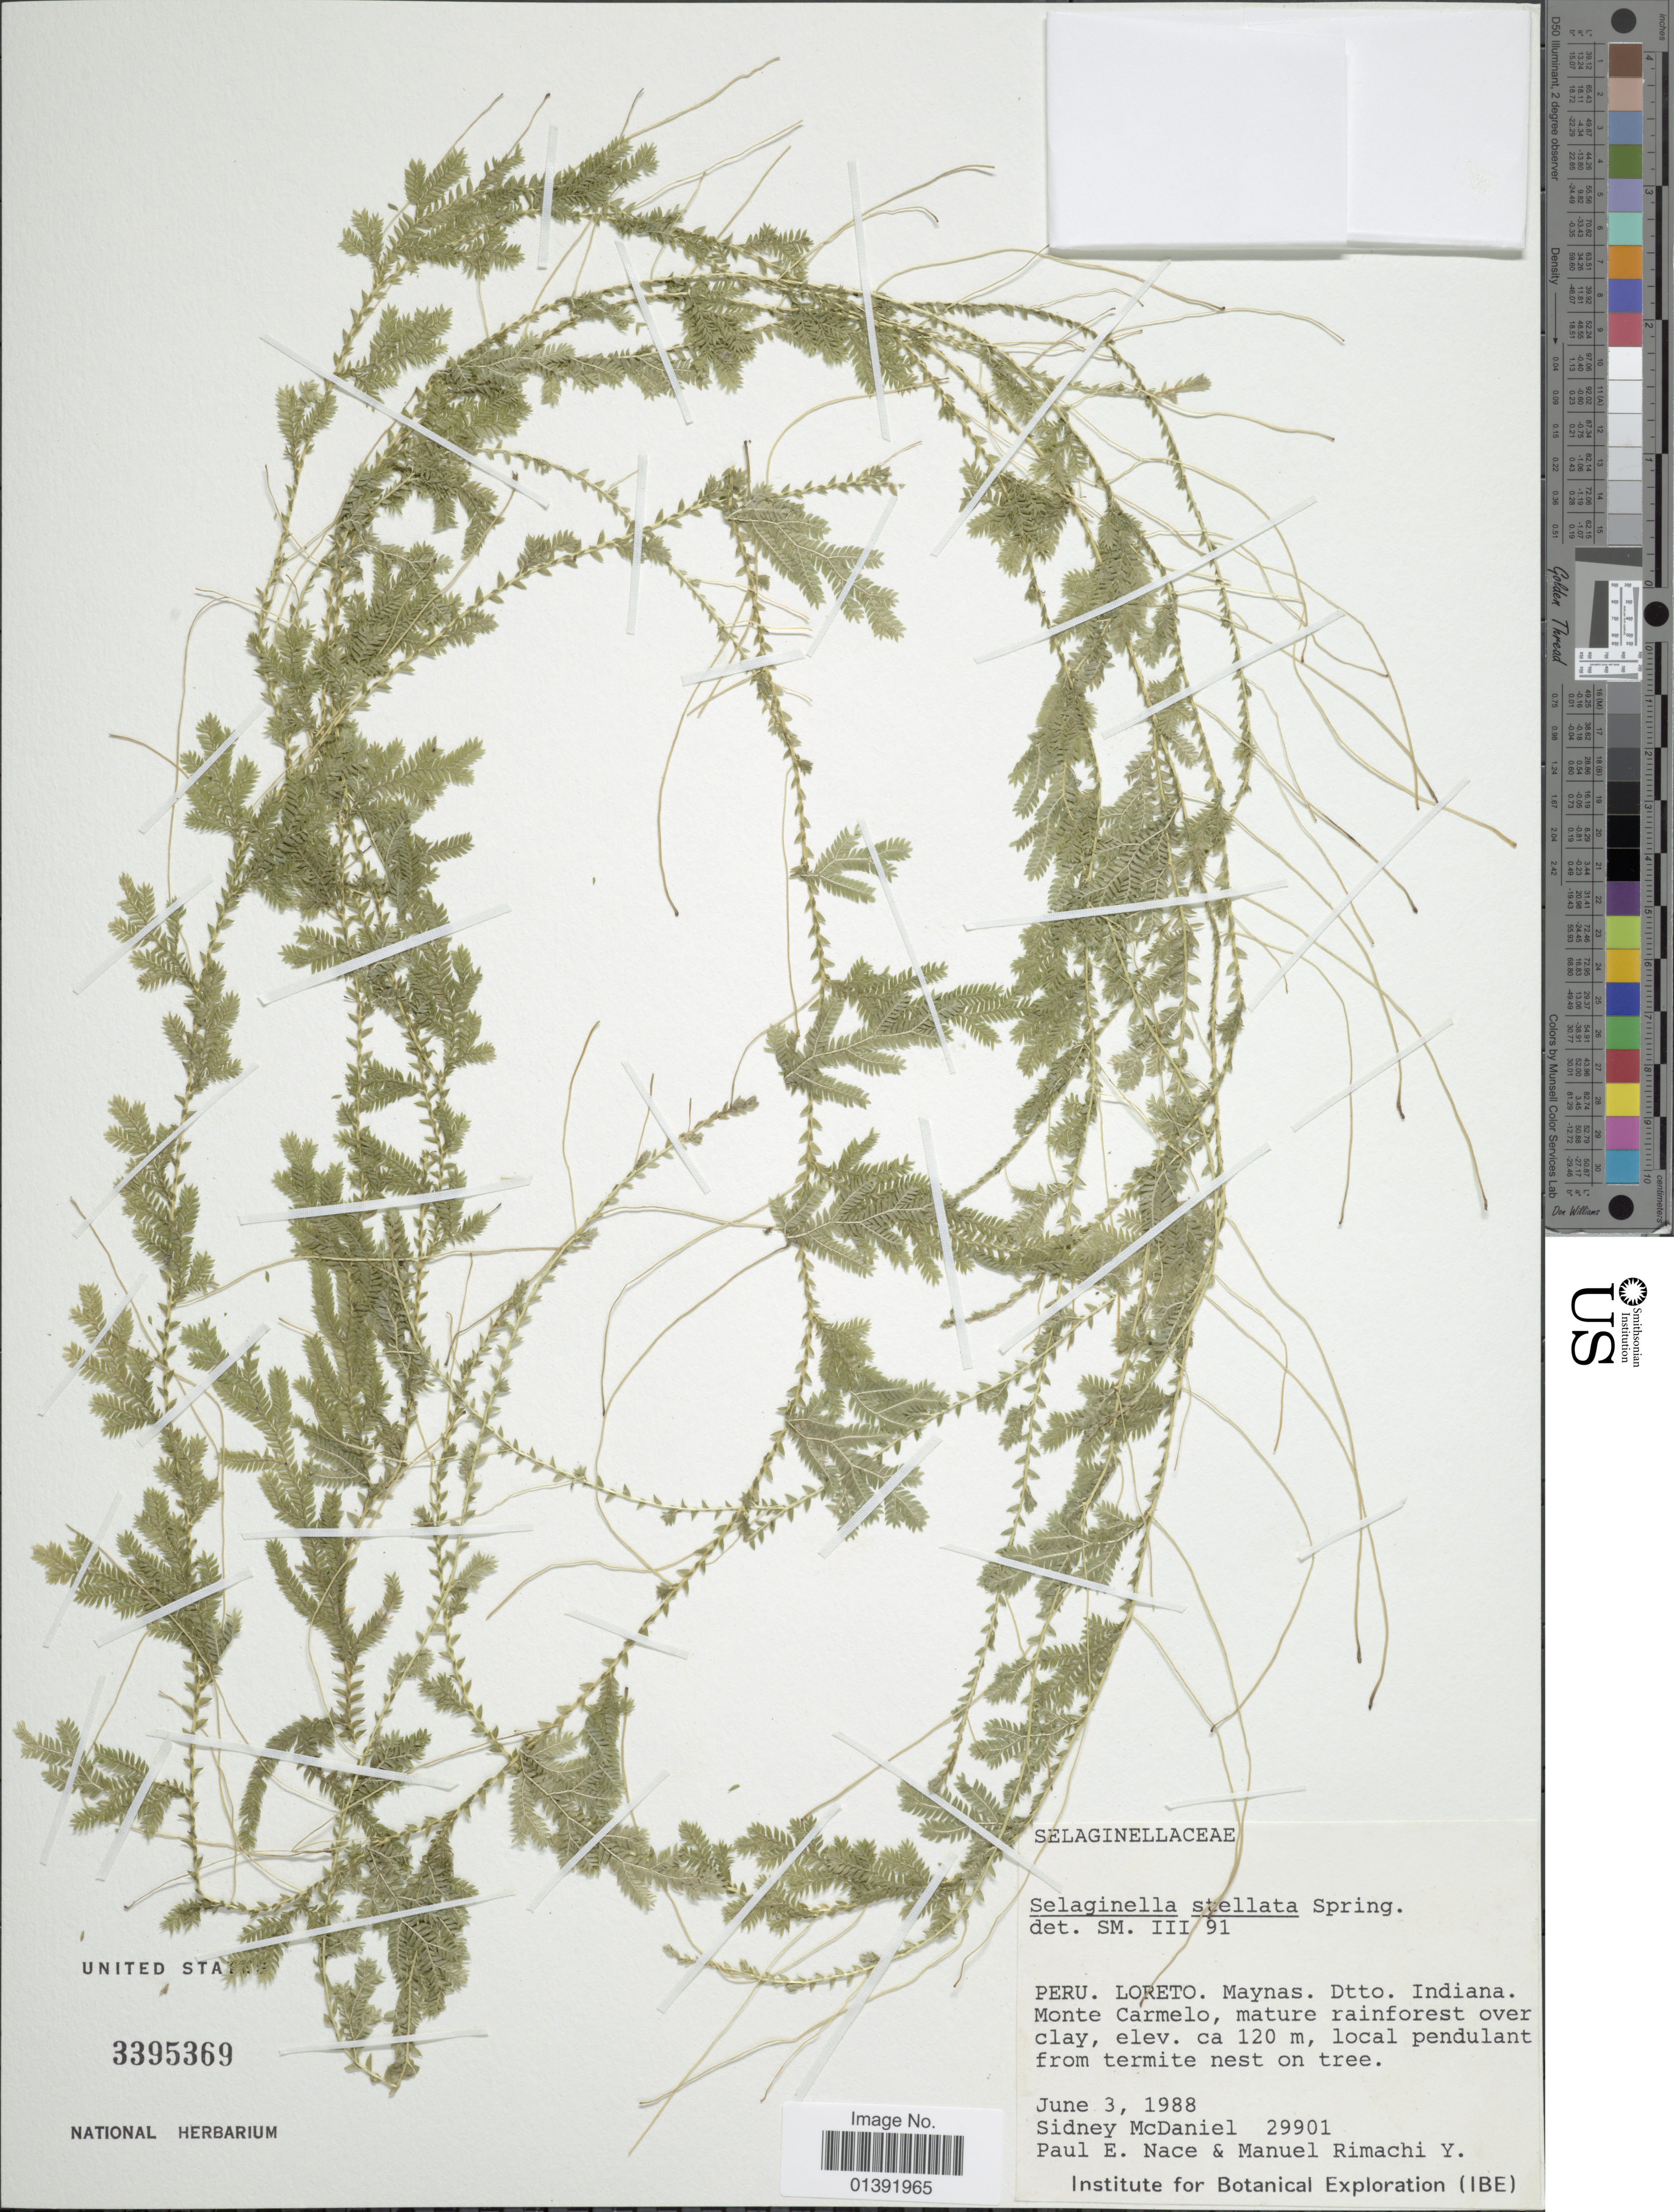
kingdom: Plantae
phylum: Tracheophyta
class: Lycopodiopsida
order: Selaginellales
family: Selaginellaceae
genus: Selaginella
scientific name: Selaginella stellata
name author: Spring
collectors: S. McDaniel, P. Nace & M. Rimachi Y.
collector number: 29901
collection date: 1988-06-03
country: Peru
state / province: Loreto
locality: Maynas, Dtto. Indiana, Monte Carmelo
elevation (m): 120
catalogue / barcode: US 3395369